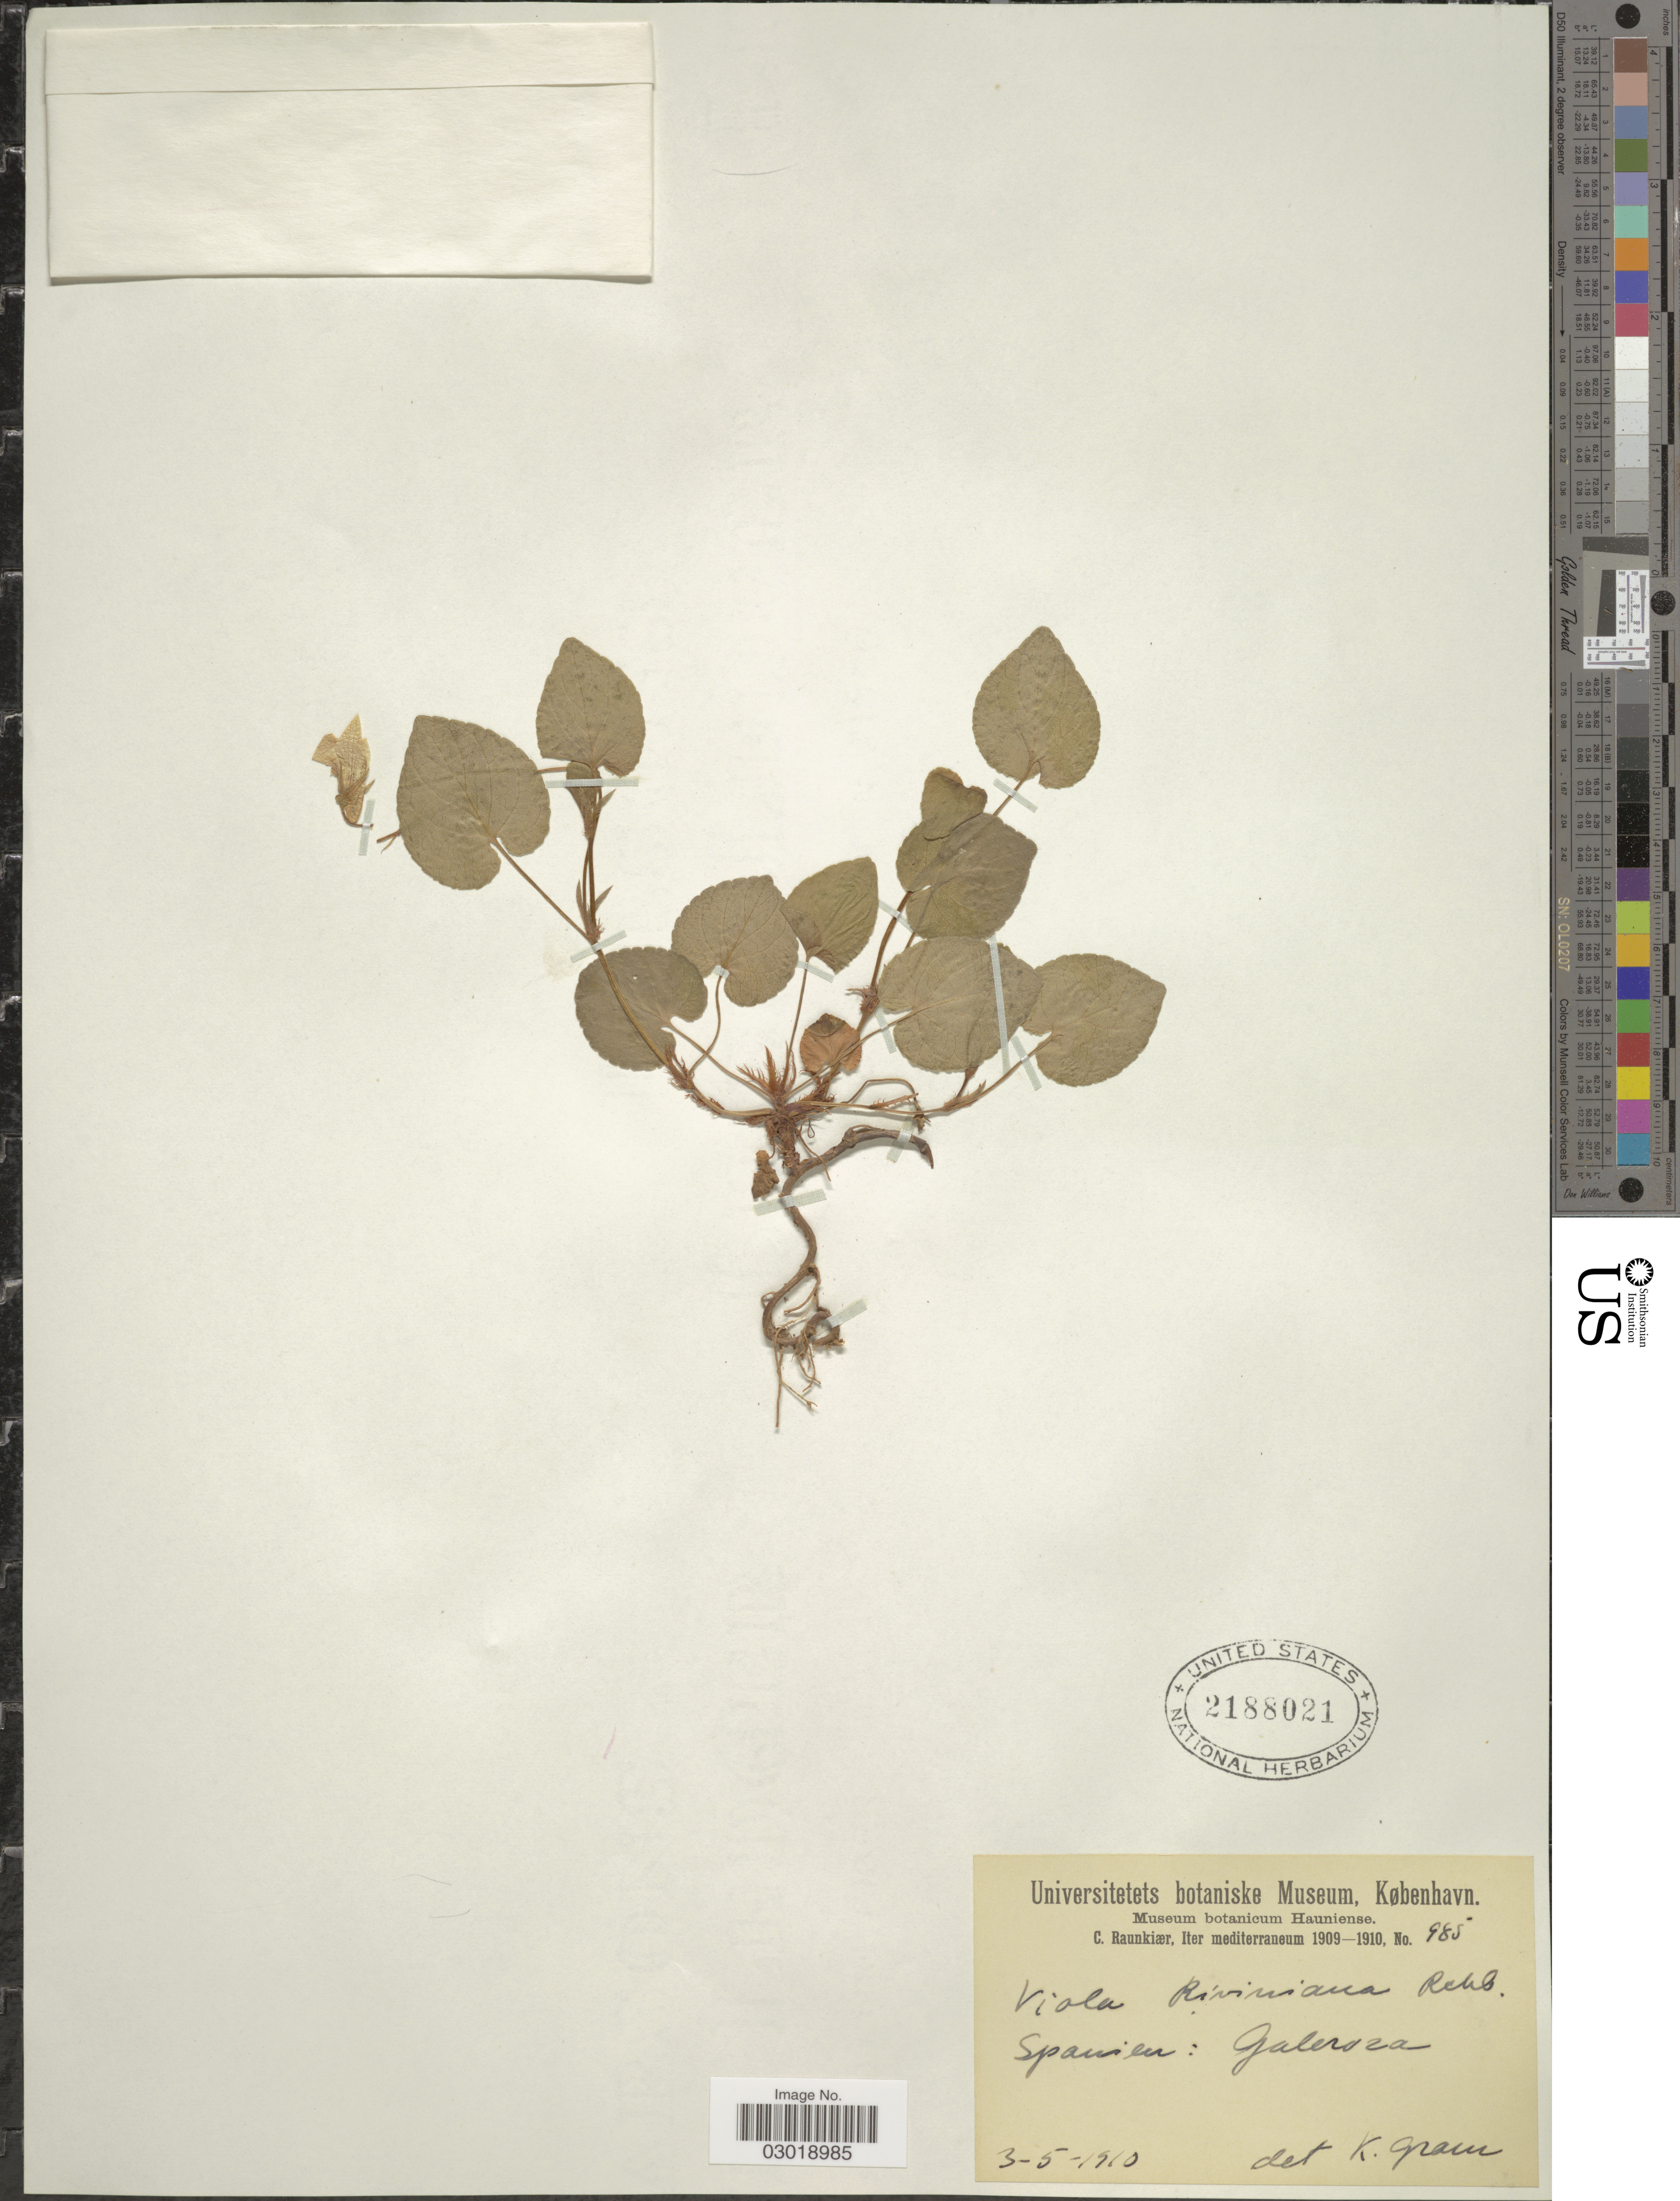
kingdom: Plantae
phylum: Tracheophyta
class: Magnoliopsida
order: Malpighiales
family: Violaceae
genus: Viola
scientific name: Viola riviniana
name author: Rchb.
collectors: C. Raunkiær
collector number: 985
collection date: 1910-05-03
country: Spain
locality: Mediterraneum. Galeroza.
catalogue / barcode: US 2188021